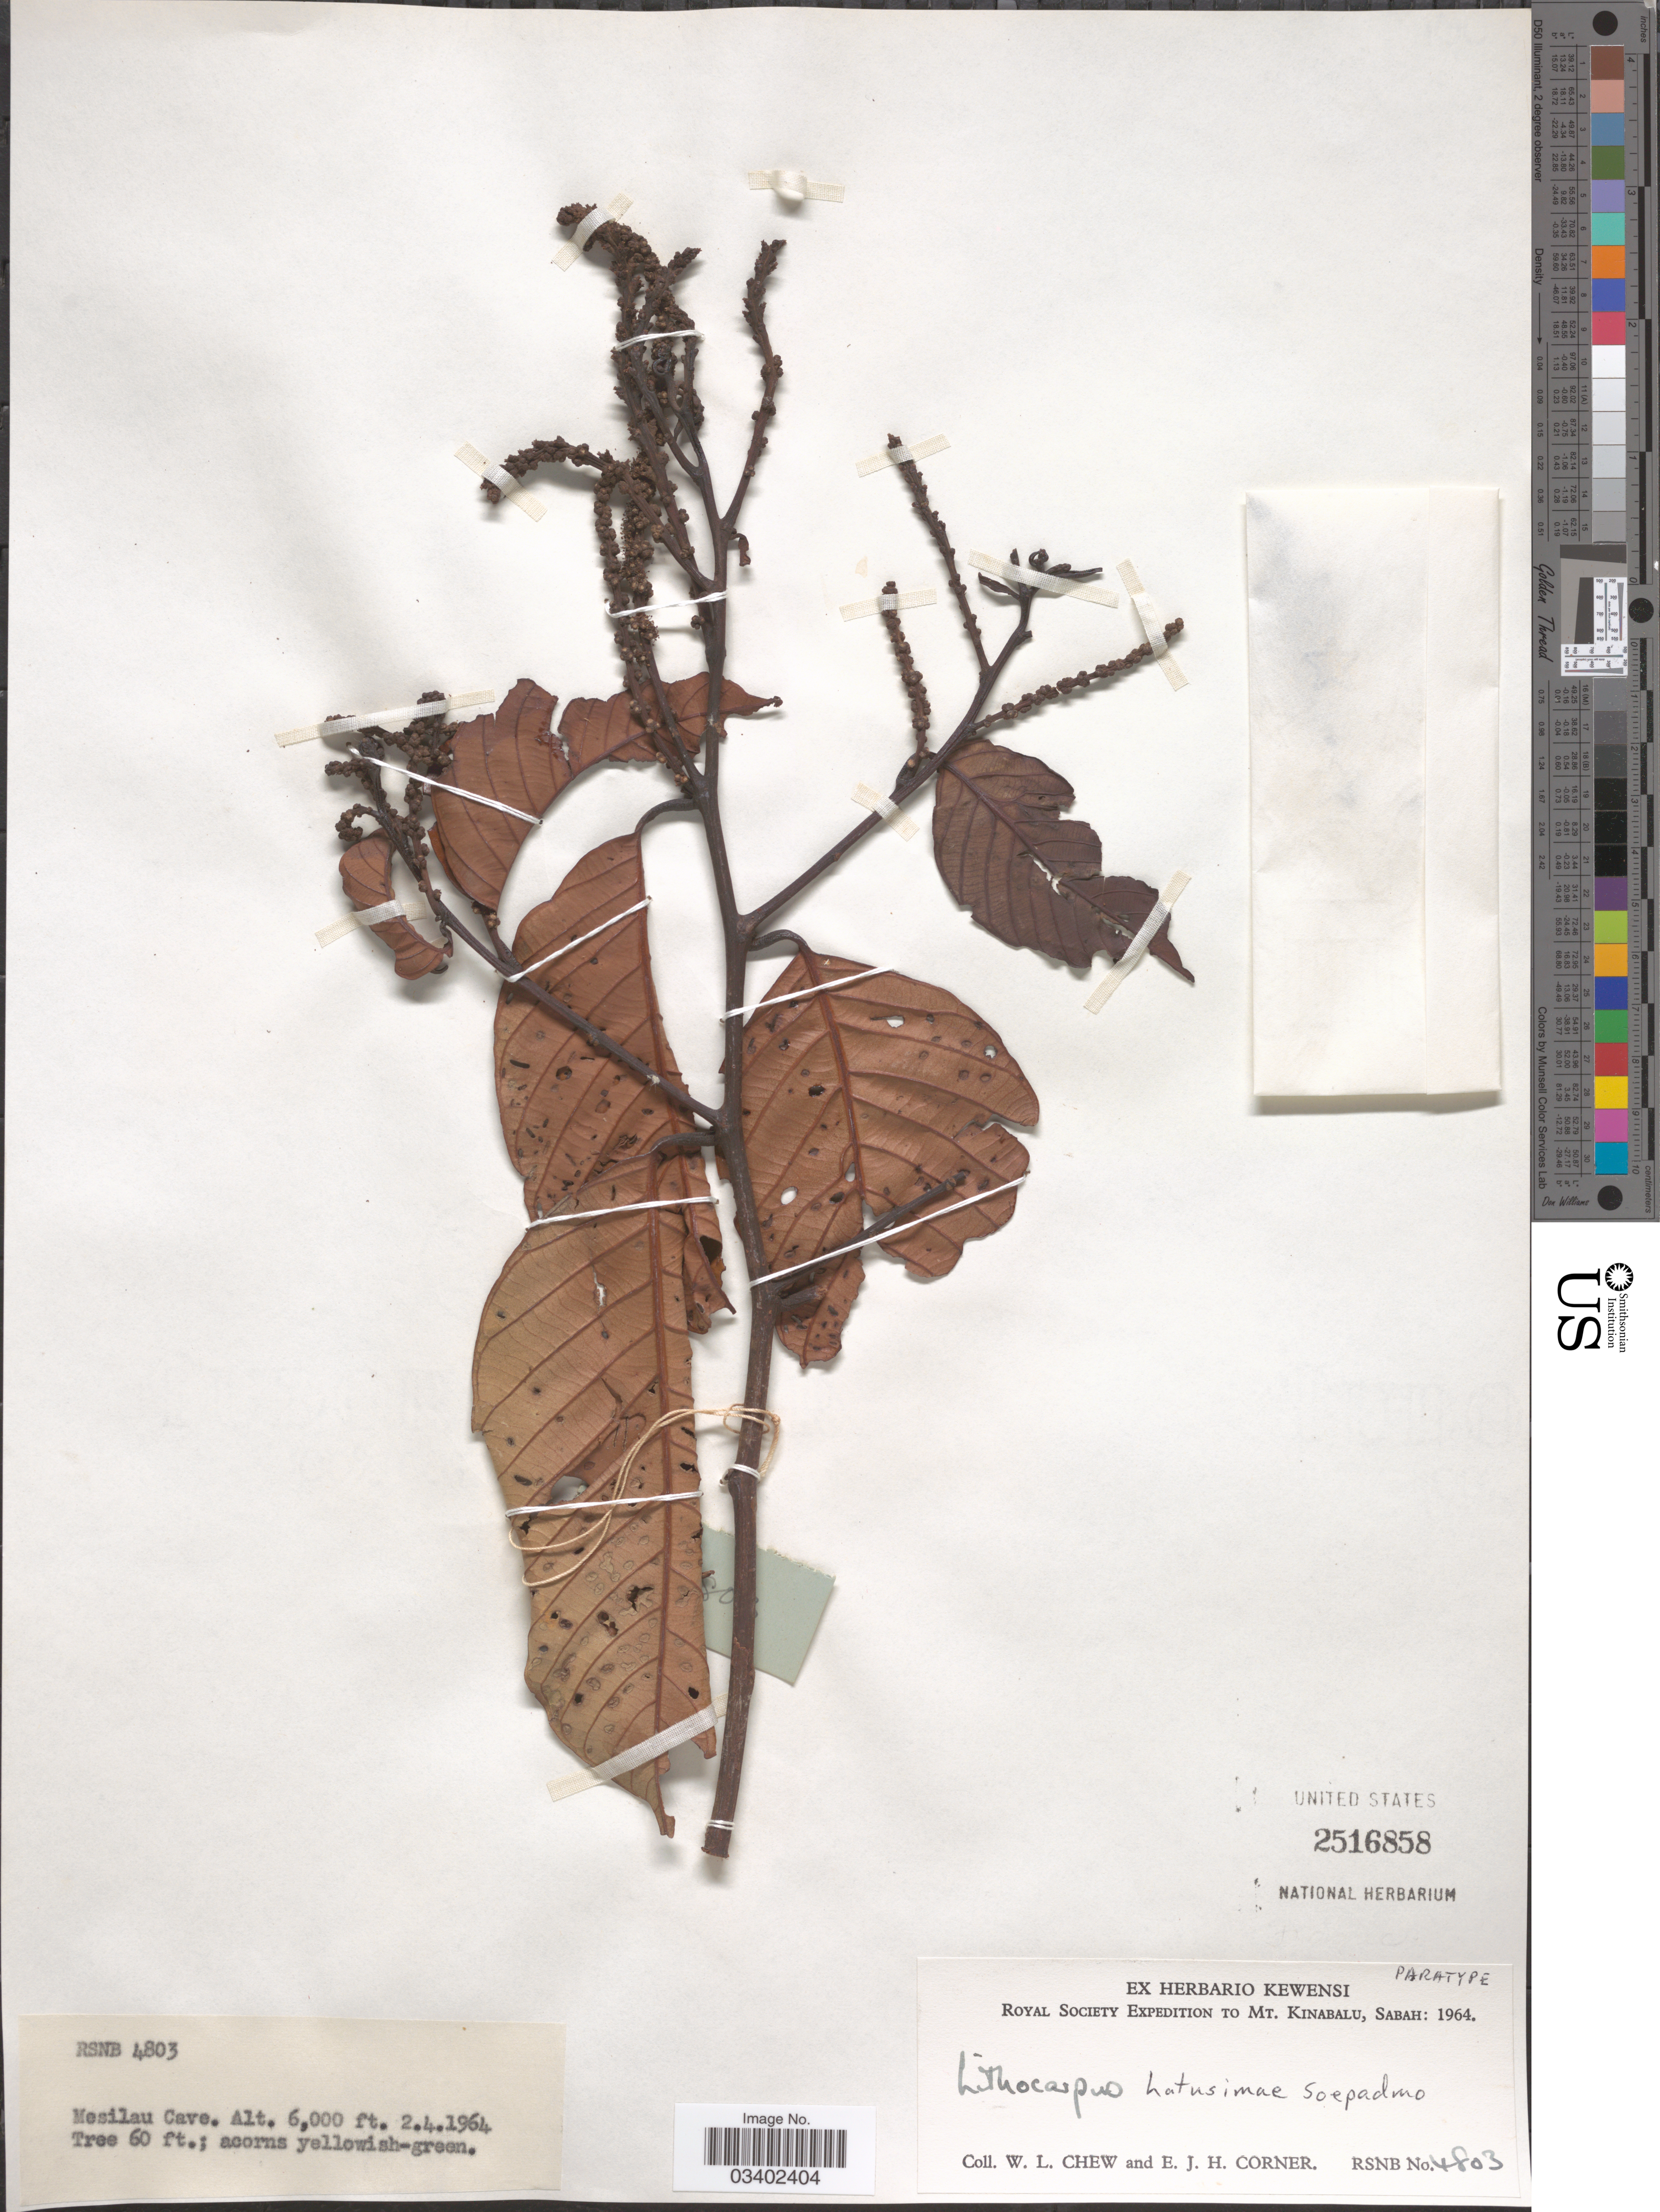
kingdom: Plantae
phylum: Tracheophyta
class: Magnoliopsida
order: Fagales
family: Fagaceae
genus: Lithocarpus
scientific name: Lithocarpus hatusimae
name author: Soepadmo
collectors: W. Chew & E. Corner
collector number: RSNB 4803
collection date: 1964-04-02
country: Malaysia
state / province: Sabah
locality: Mt. Kinabalu. Mesilau Cave.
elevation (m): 1829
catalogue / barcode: US 2516858